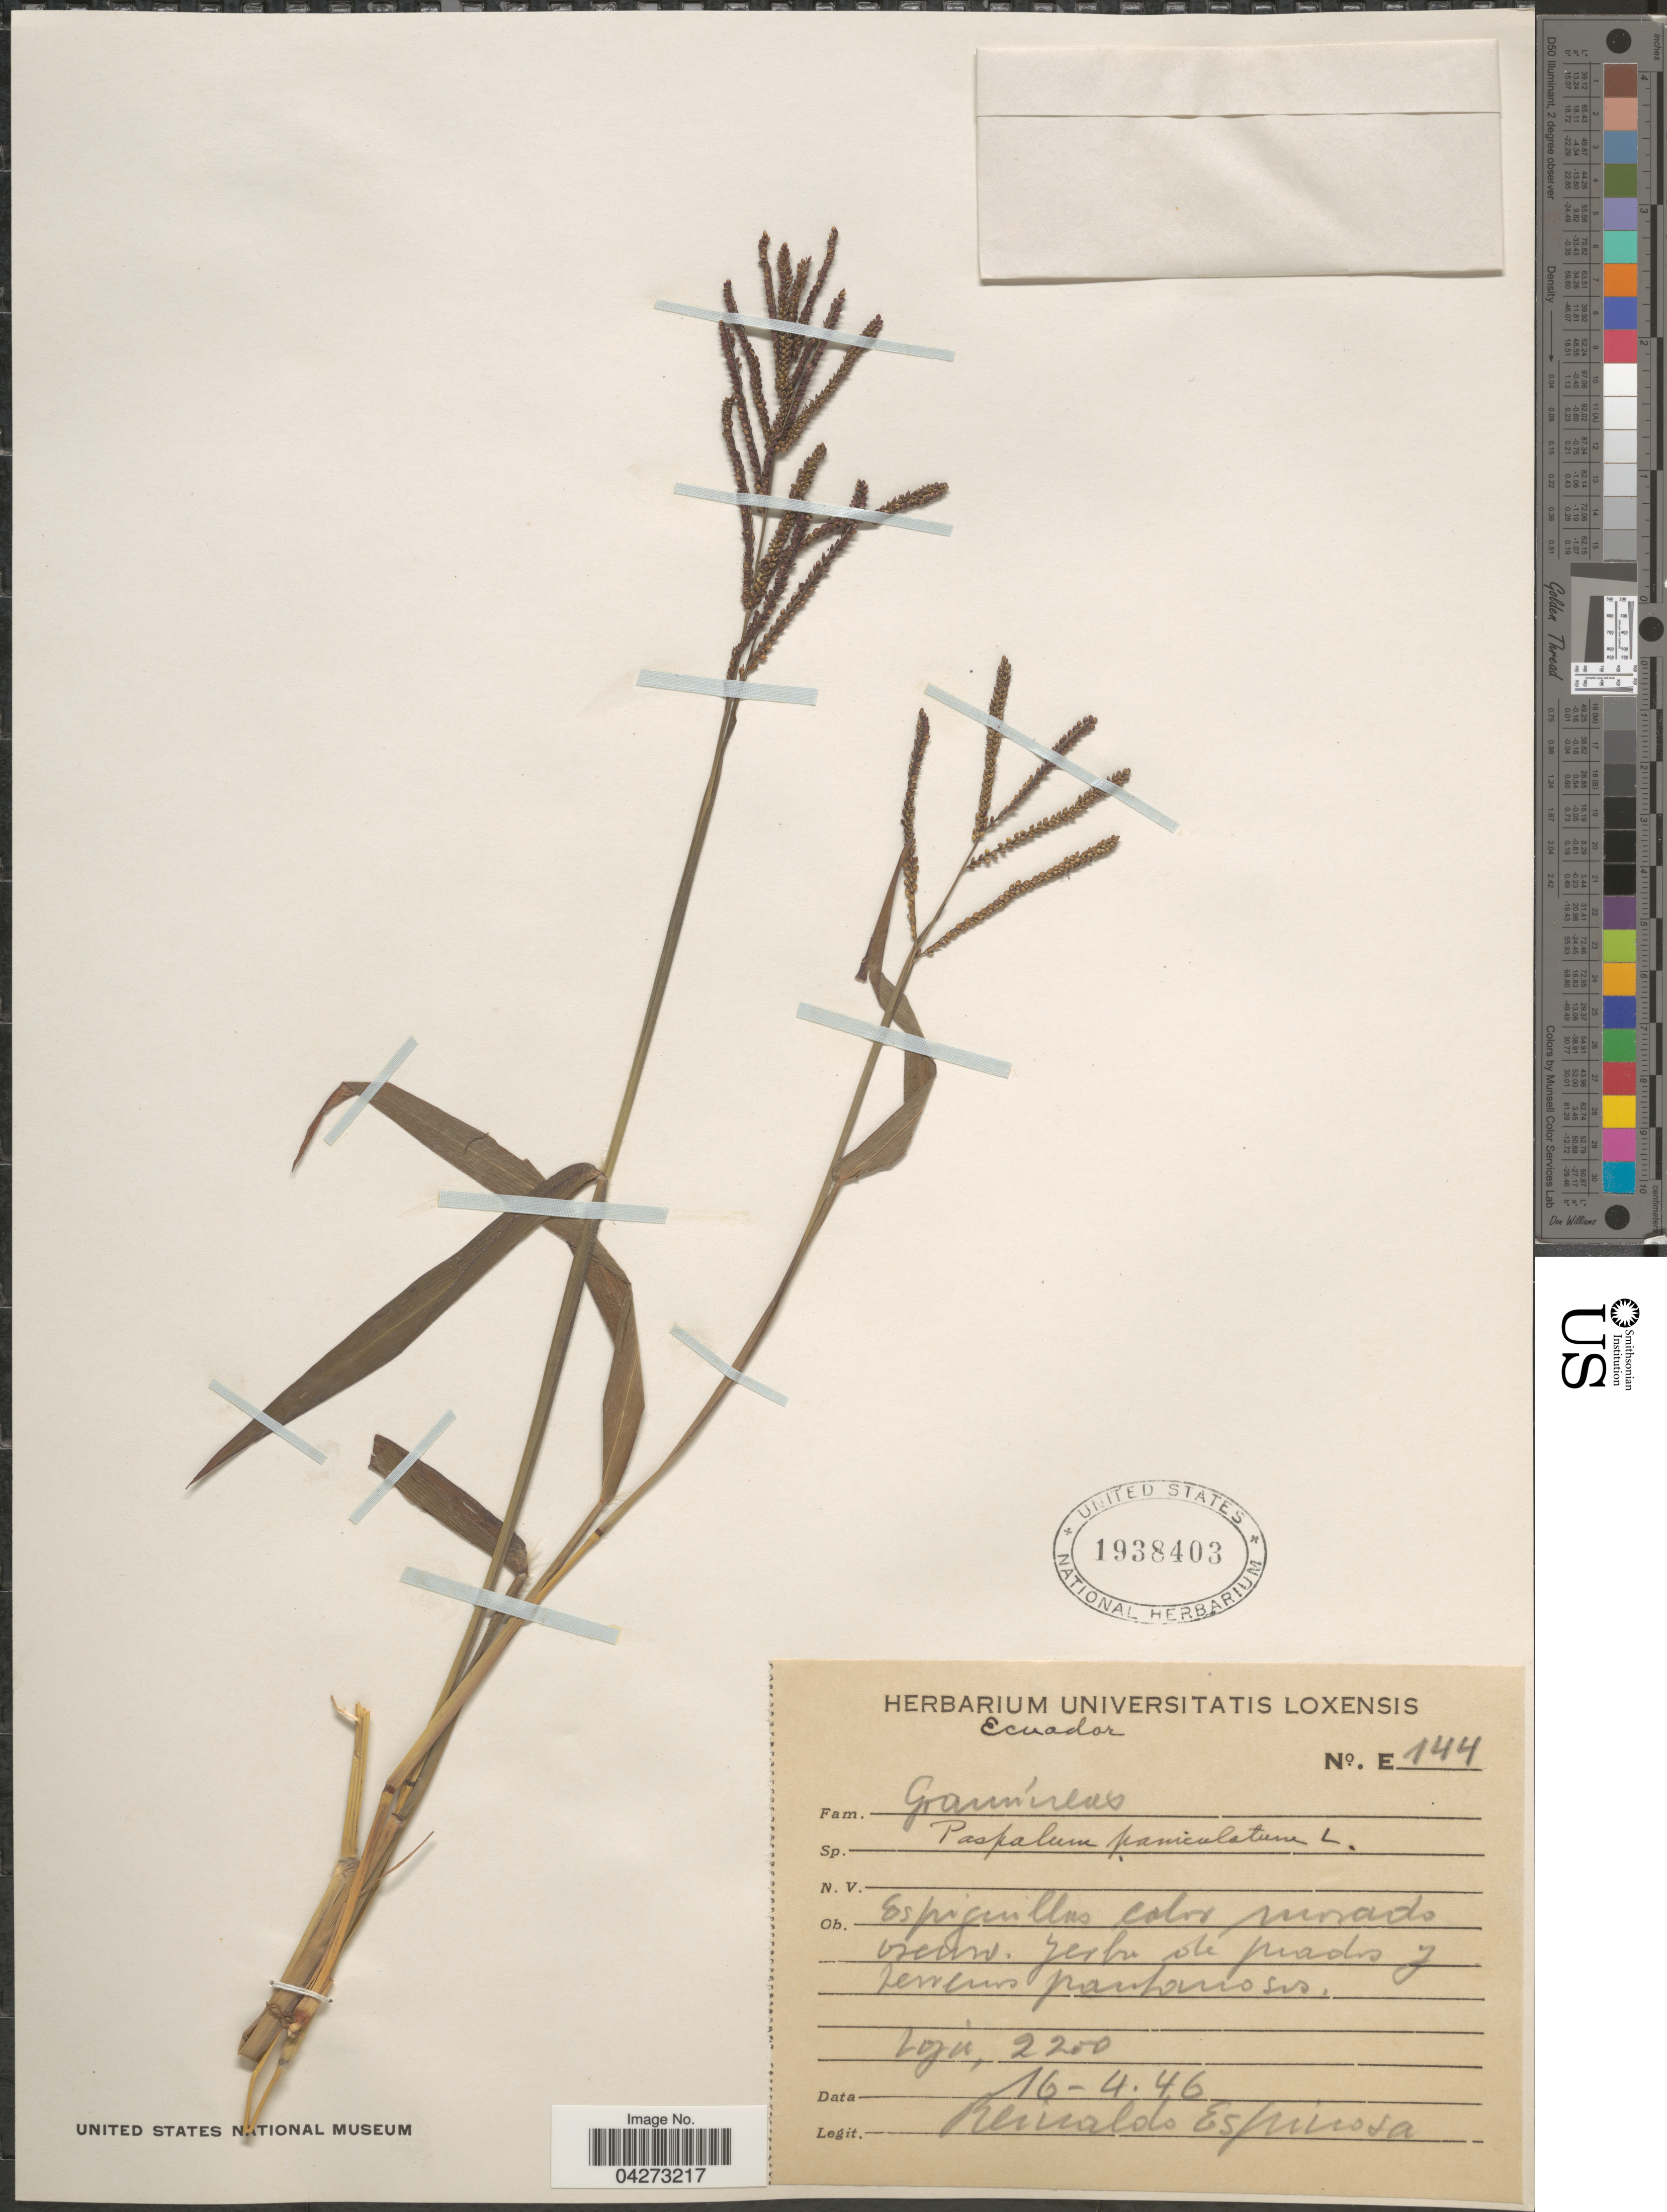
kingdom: Plantae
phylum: Tracheophyta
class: Liliopsida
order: Poales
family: Poaceae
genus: Paspalum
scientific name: Paspalum paniculatum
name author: L.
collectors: R. Espinosa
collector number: E144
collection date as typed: Transcribed d/m/y: 16/4/46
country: Ecuador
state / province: Loja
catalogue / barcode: US 1938403